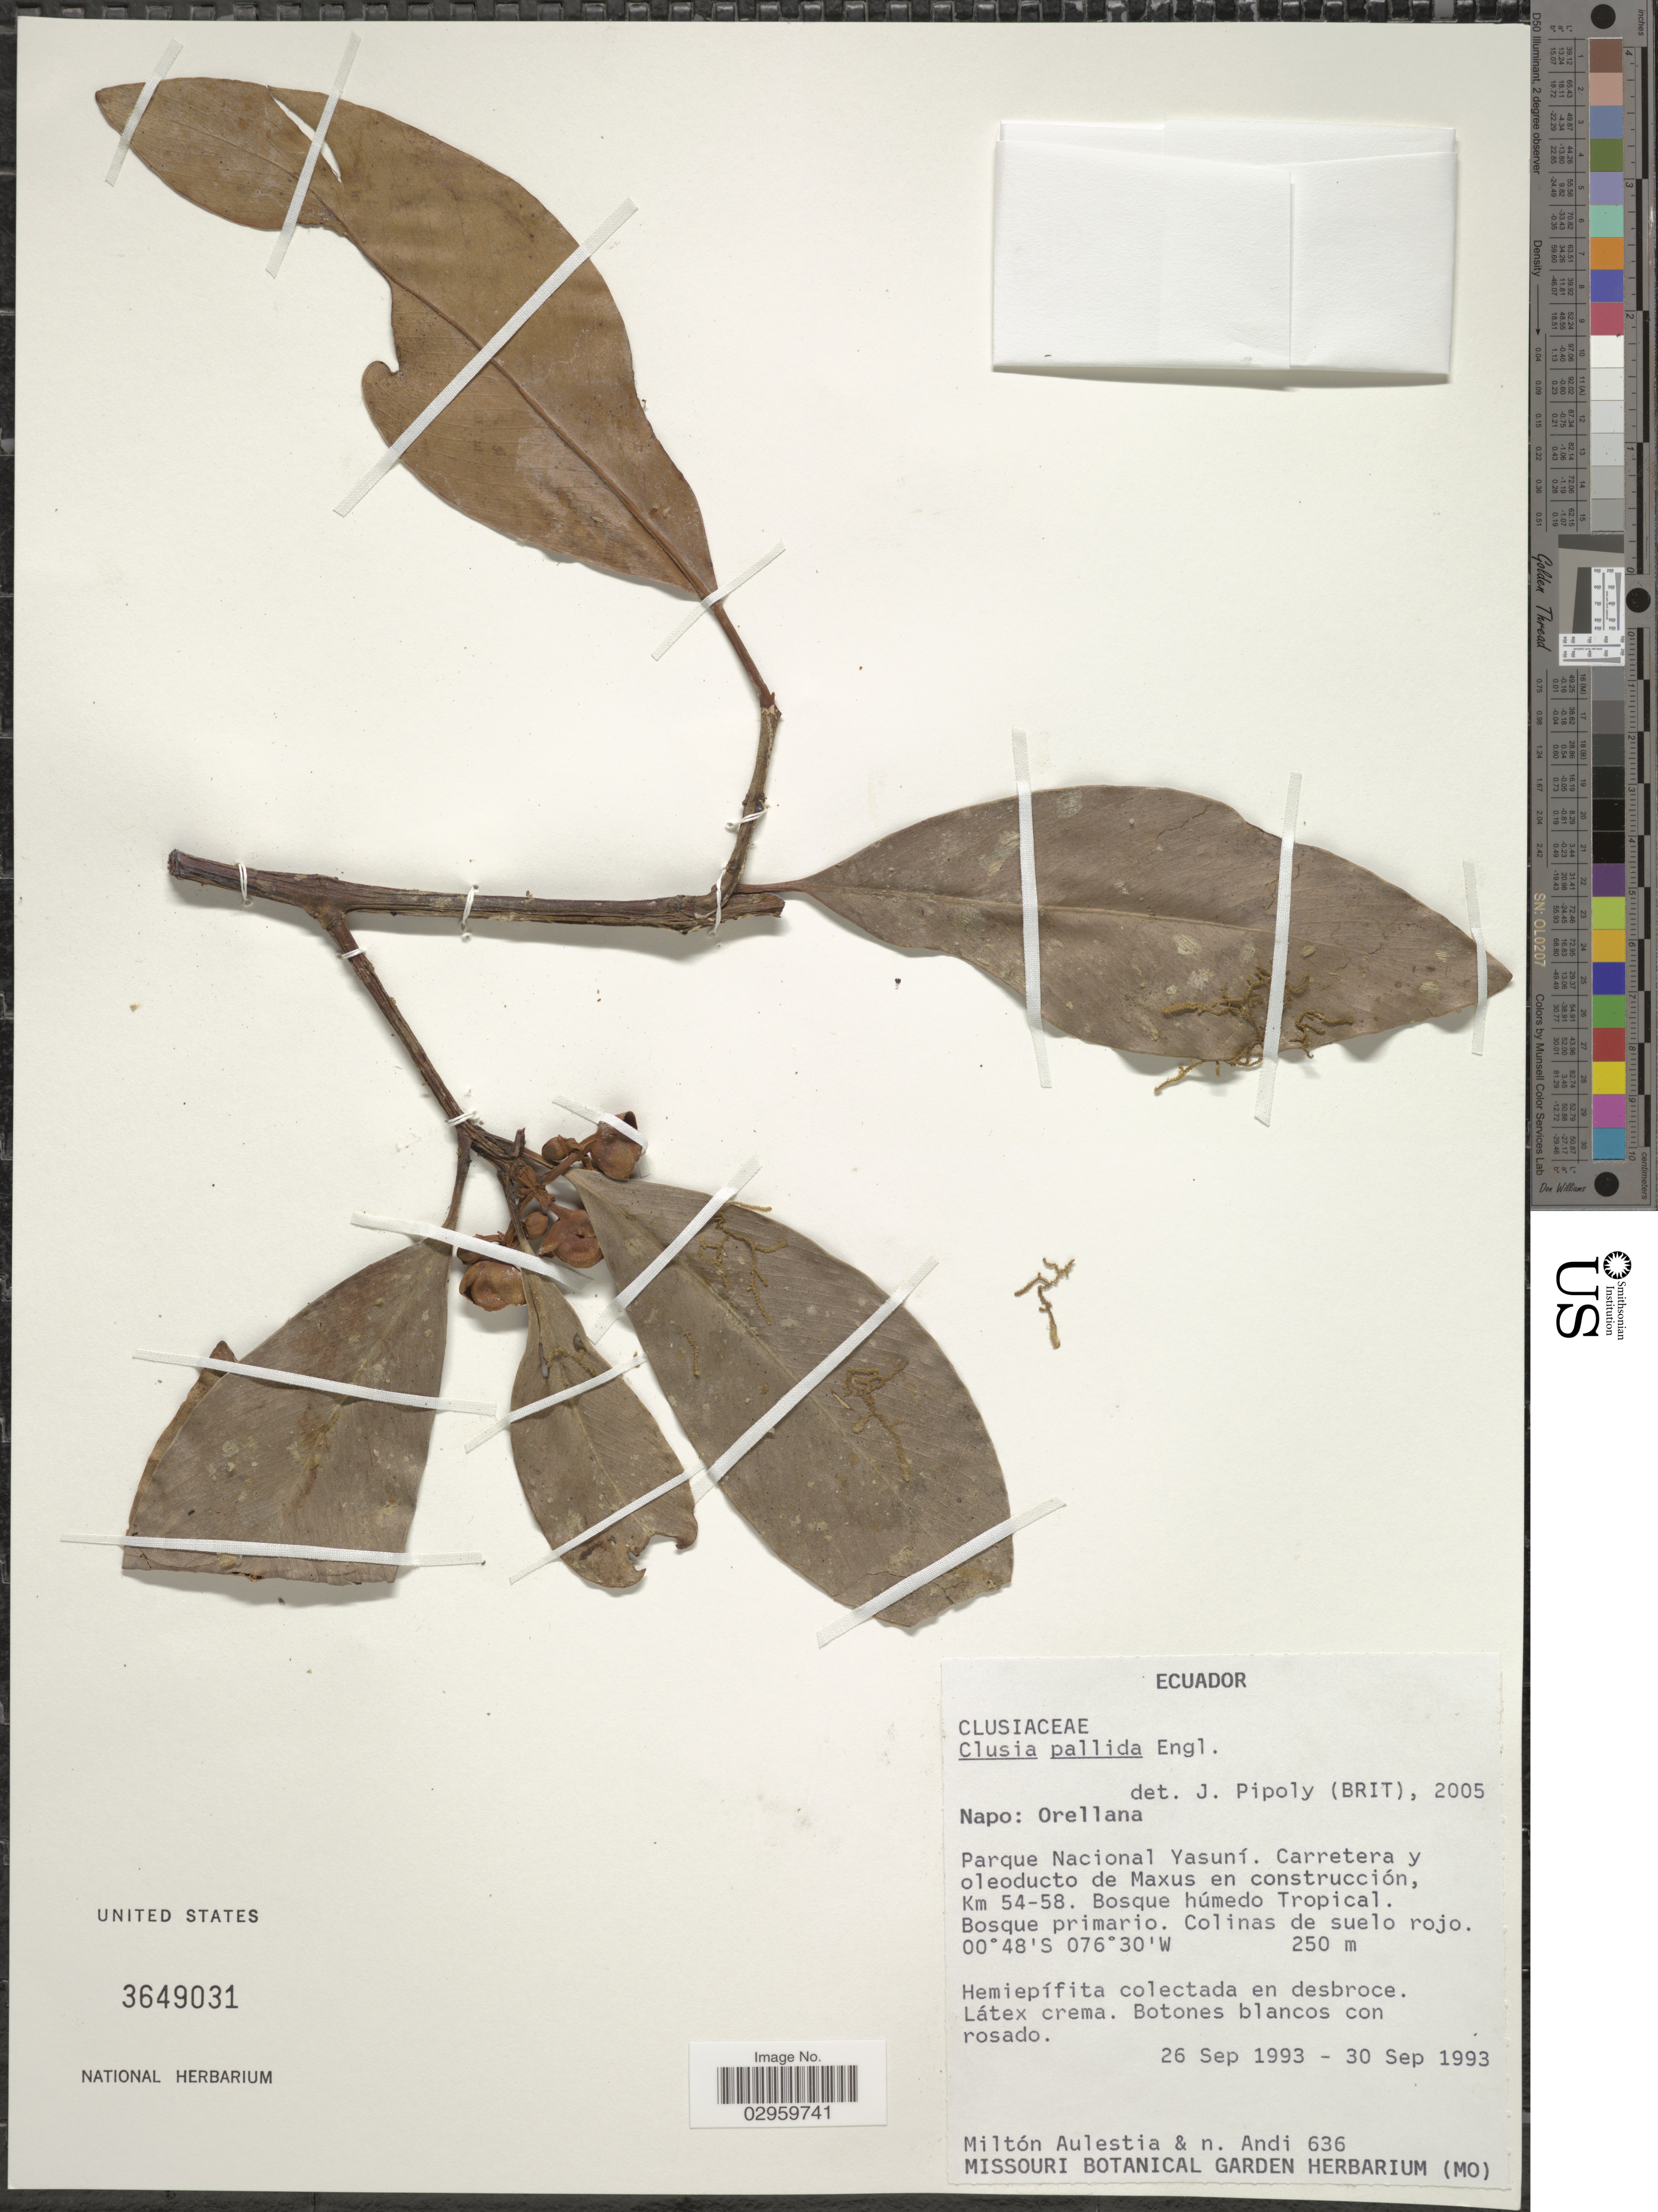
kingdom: Plantae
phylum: Tracheophyta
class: Magnoliopsida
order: Malpighiales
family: Clusiaceae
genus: Clusia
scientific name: Clusia pallida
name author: Engl.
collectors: M. Aulestia & N. Andi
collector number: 636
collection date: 1993-09-26/1993-09-30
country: Ecuador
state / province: Napo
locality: Orellana. Parque Nacional Yasuní. Carretera y oleoducto de Maxus en construcción, Km 54-58.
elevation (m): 250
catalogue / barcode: US 3649031